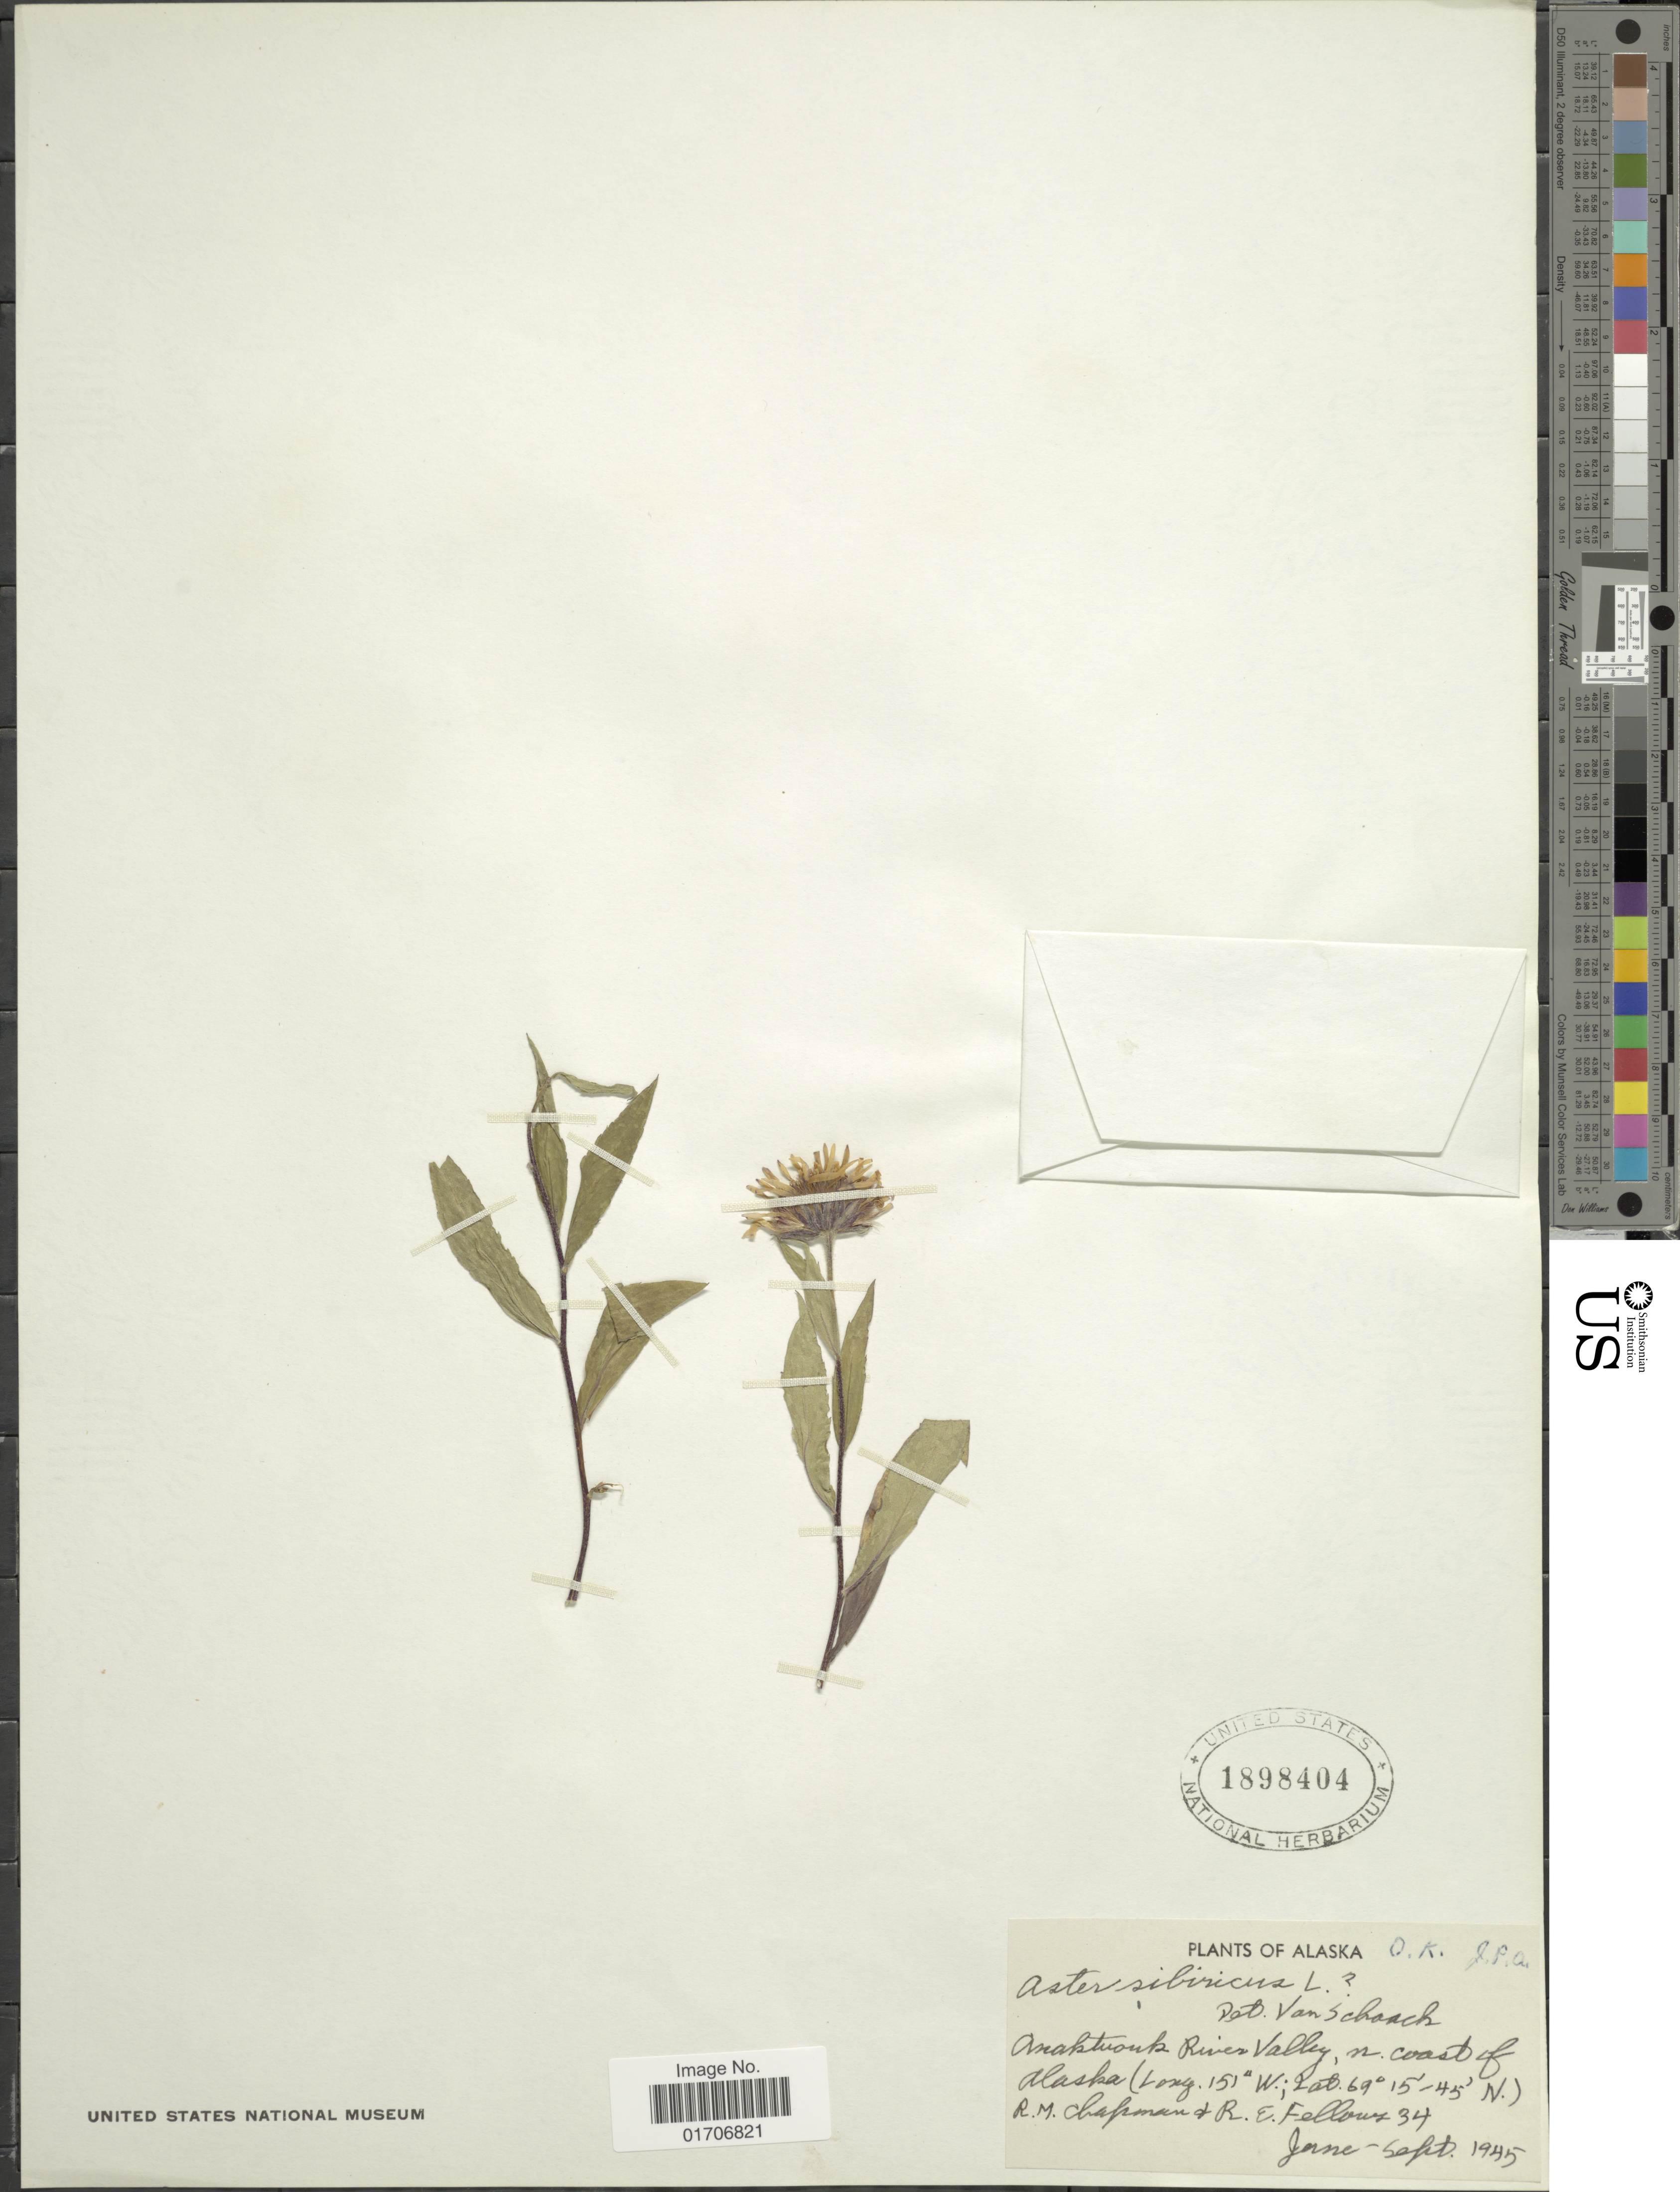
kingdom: Plantae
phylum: Tracheophyta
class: Magnoliopsida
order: Asterales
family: Asteraceae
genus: Eurybia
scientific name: Eurybia sibirica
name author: (L.) G.L. Nesom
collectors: R. M. Chapman & R. Fellows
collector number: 34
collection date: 1945-06/1945-09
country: United States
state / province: Alaska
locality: Anaktuouk River Valley, n. coast of Alaska.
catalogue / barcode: US 1898404